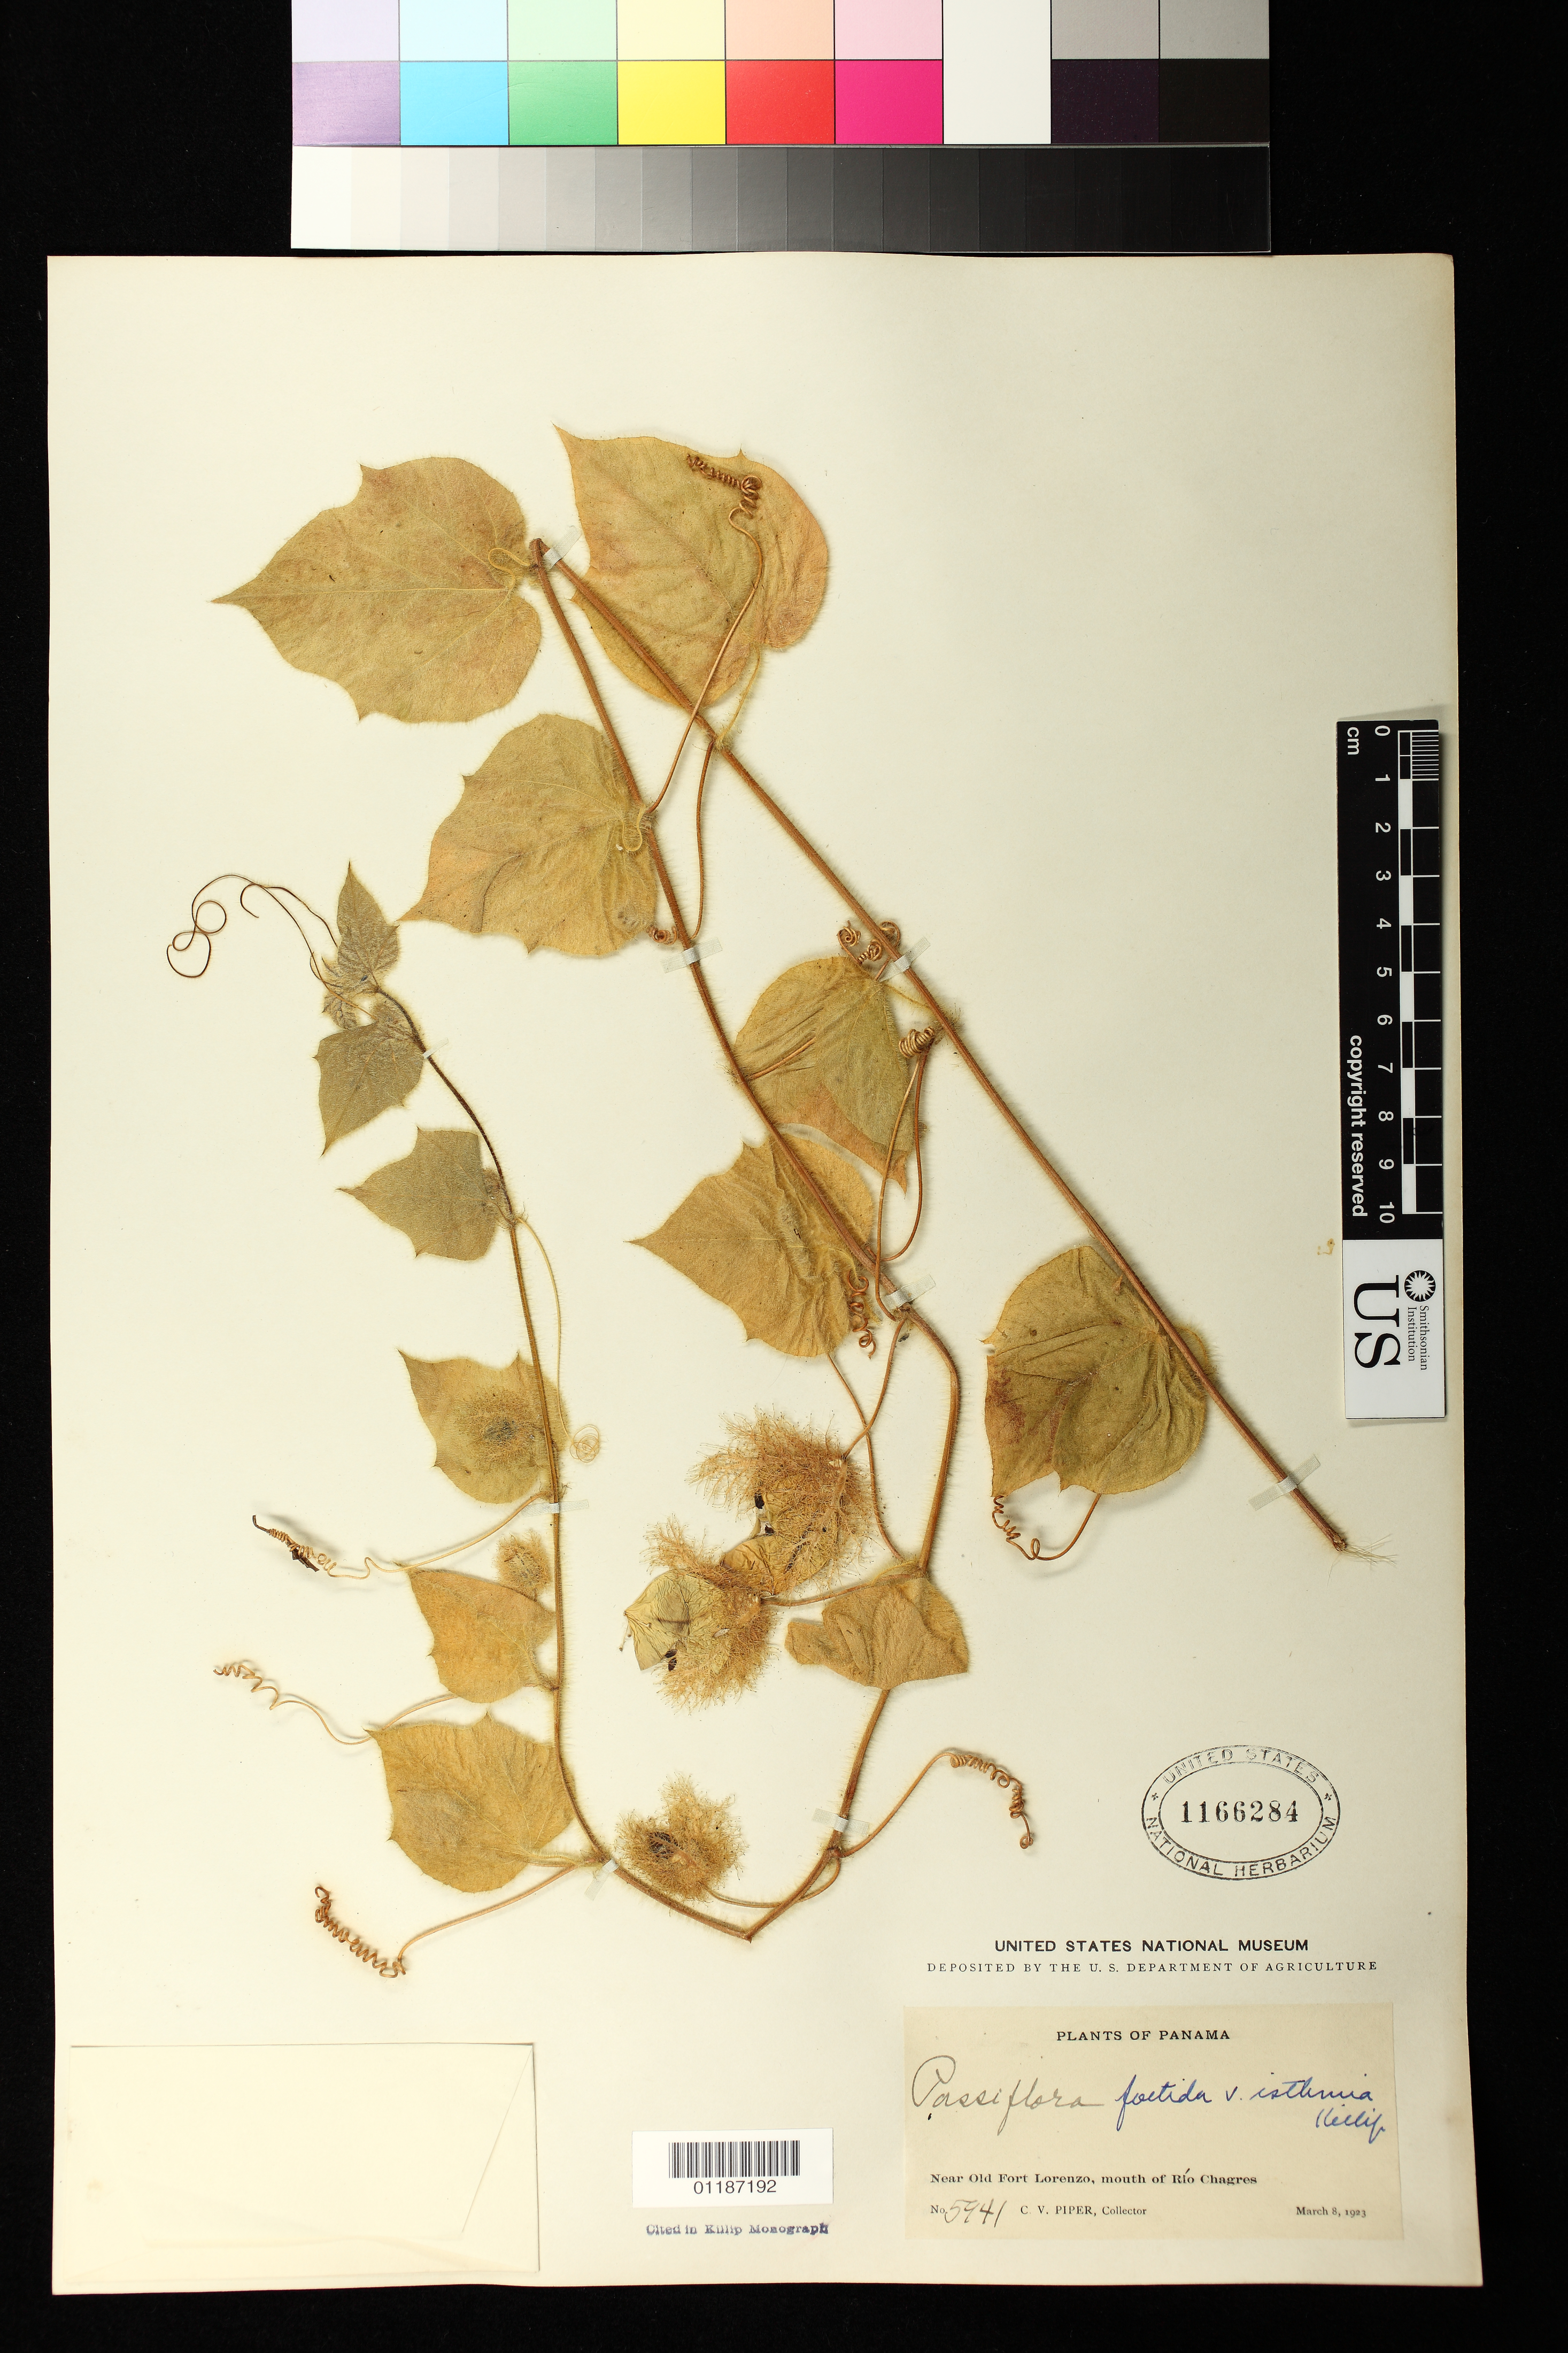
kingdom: Plantae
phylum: Tracheophyta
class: Magnoliopsida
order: Malpighiales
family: Passifloraceae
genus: Passiflora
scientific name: Passiflora foetida var. isthmia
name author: Killip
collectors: C. V. Piper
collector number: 5941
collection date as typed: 08 Mar 1923 or 03 Aug 1923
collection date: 1923-03-08 or 1923-08-03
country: Panama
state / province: Colón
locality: Near Old Fort Lorenzo, mouth of Río Chagres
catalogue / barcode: US 1166284